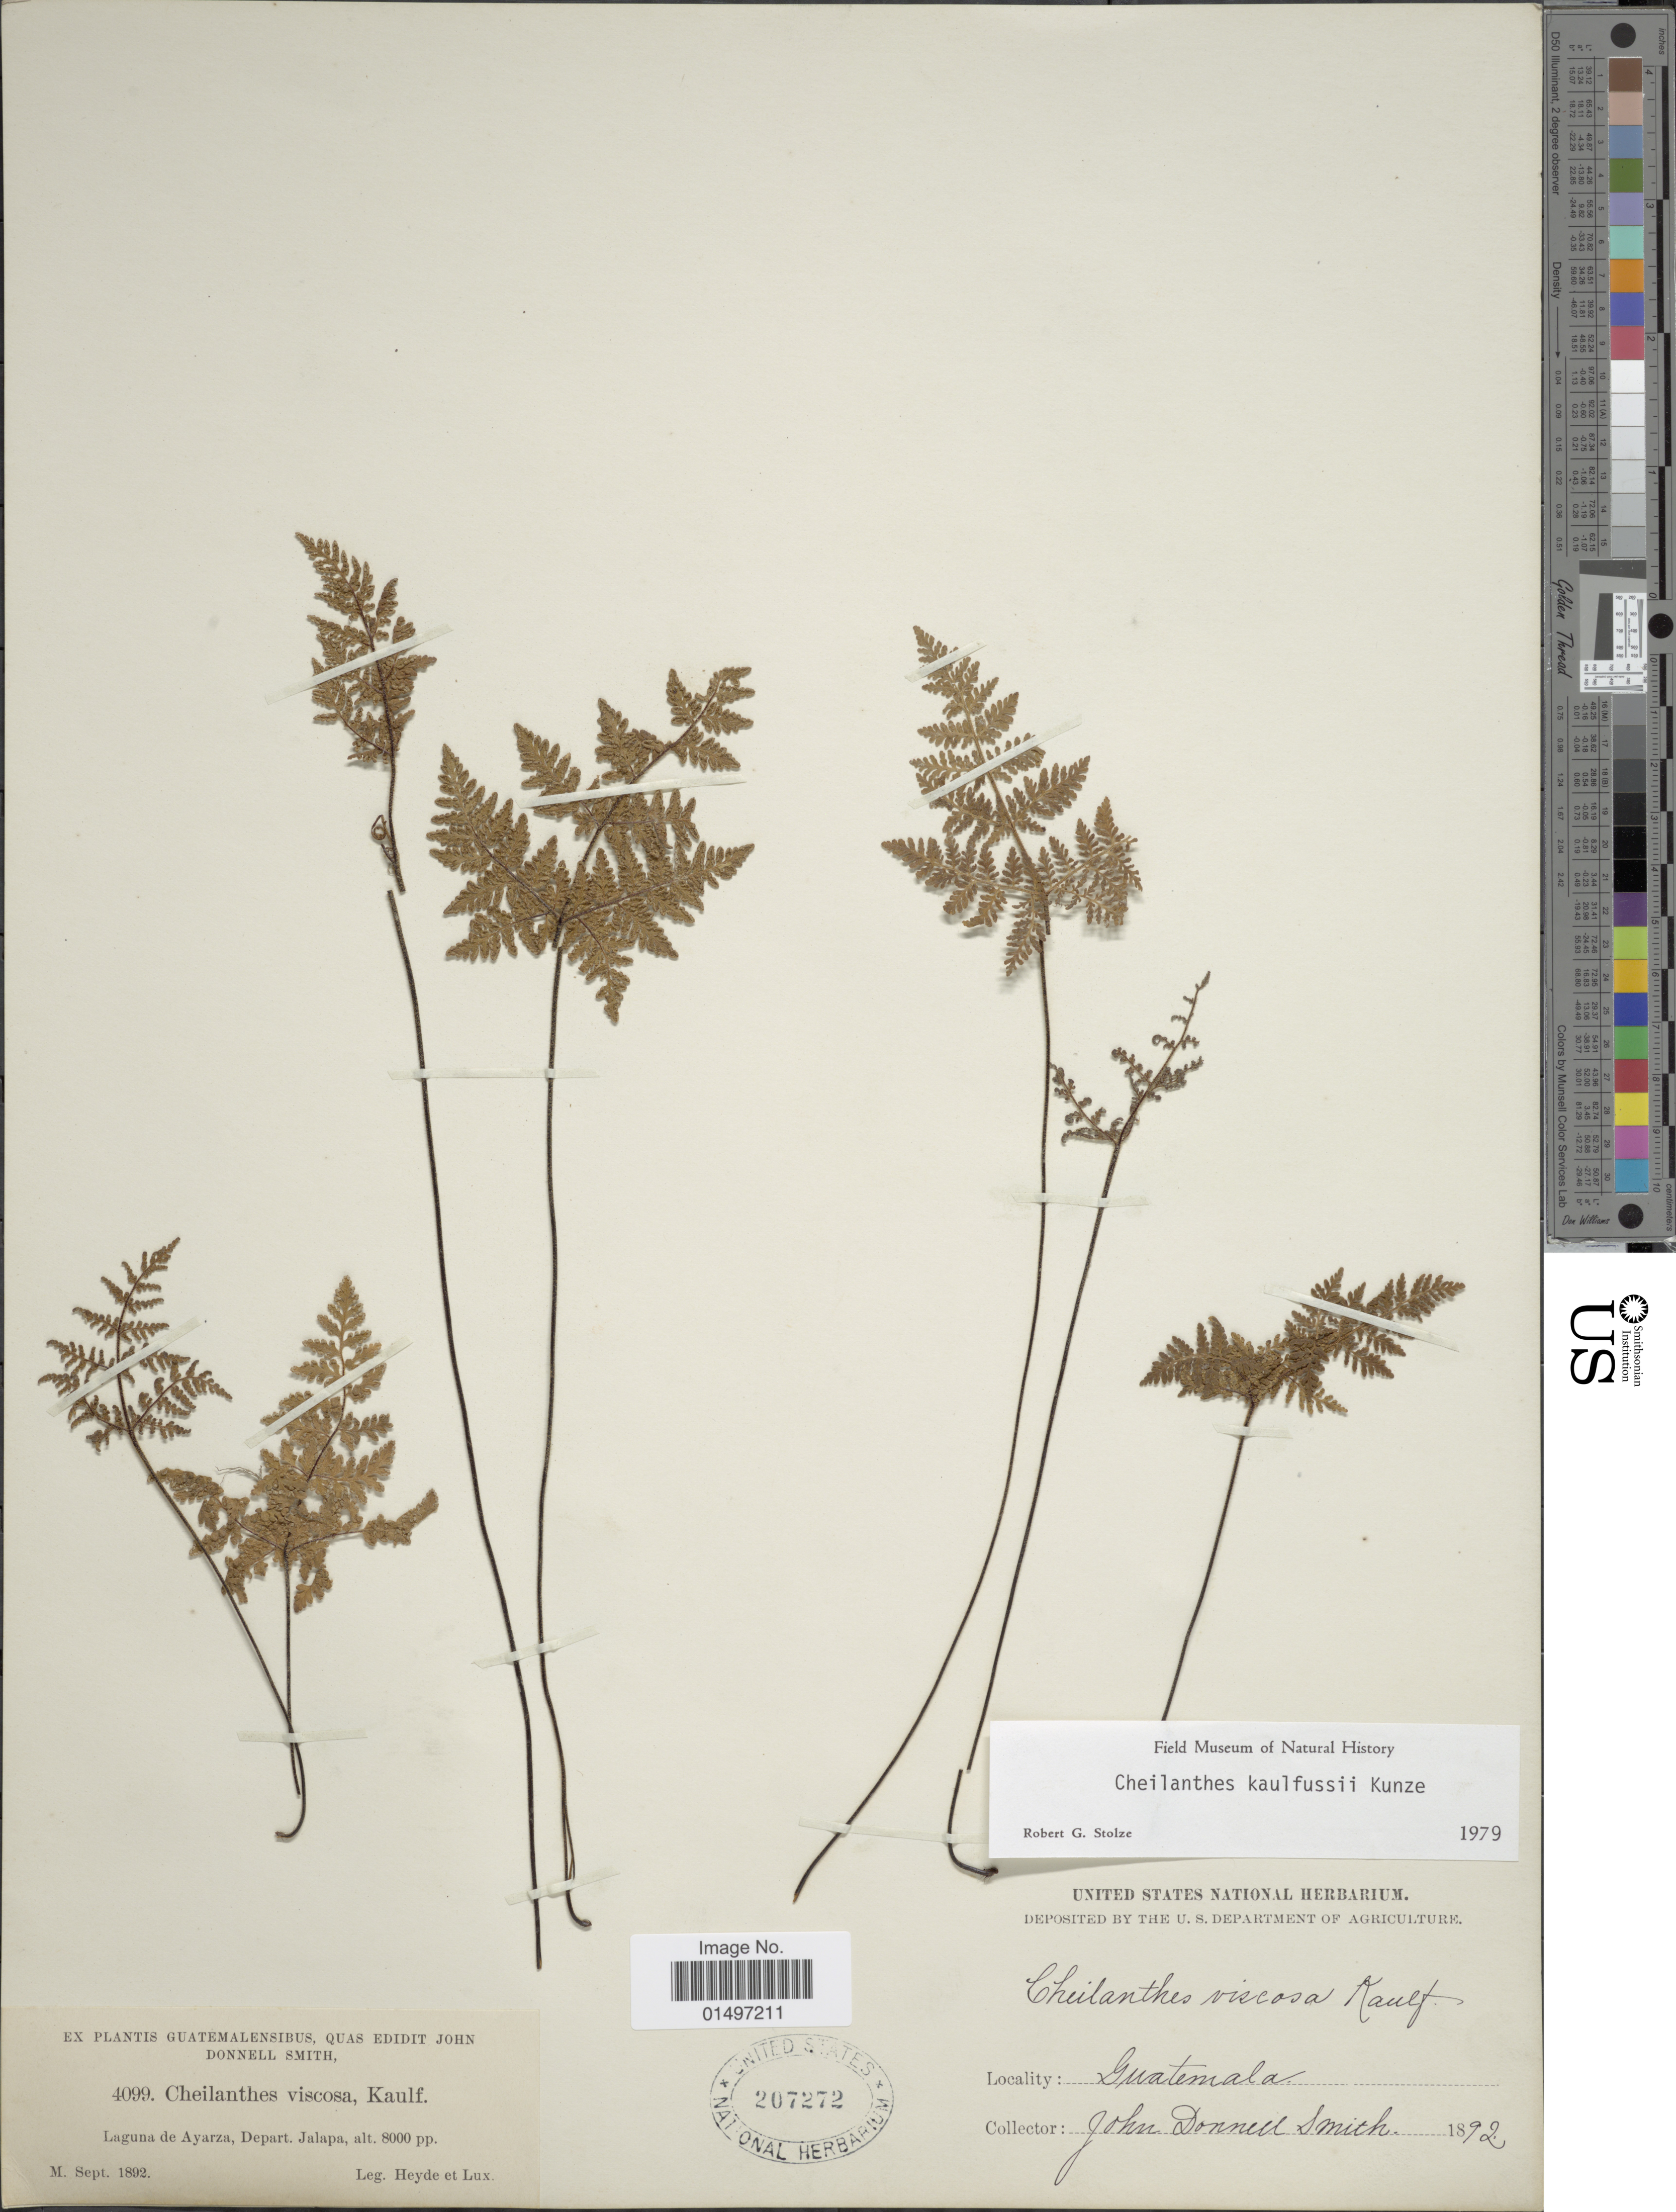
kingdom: Plantae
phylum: Tracheophyta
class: Polypodiopsida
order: Polypodiales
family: Pteridaceae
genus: Gaga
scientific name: Gaga kaulfussii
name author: (Kunze) Fay W. Li & Windham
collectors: Heyde & Lux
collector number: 4099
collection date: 1892-09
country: Guatemala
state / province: Jalapa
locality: Guatemala, Laguna de Ayarza, Depart. Jalapa.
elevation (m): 2438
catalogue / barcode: US 207272